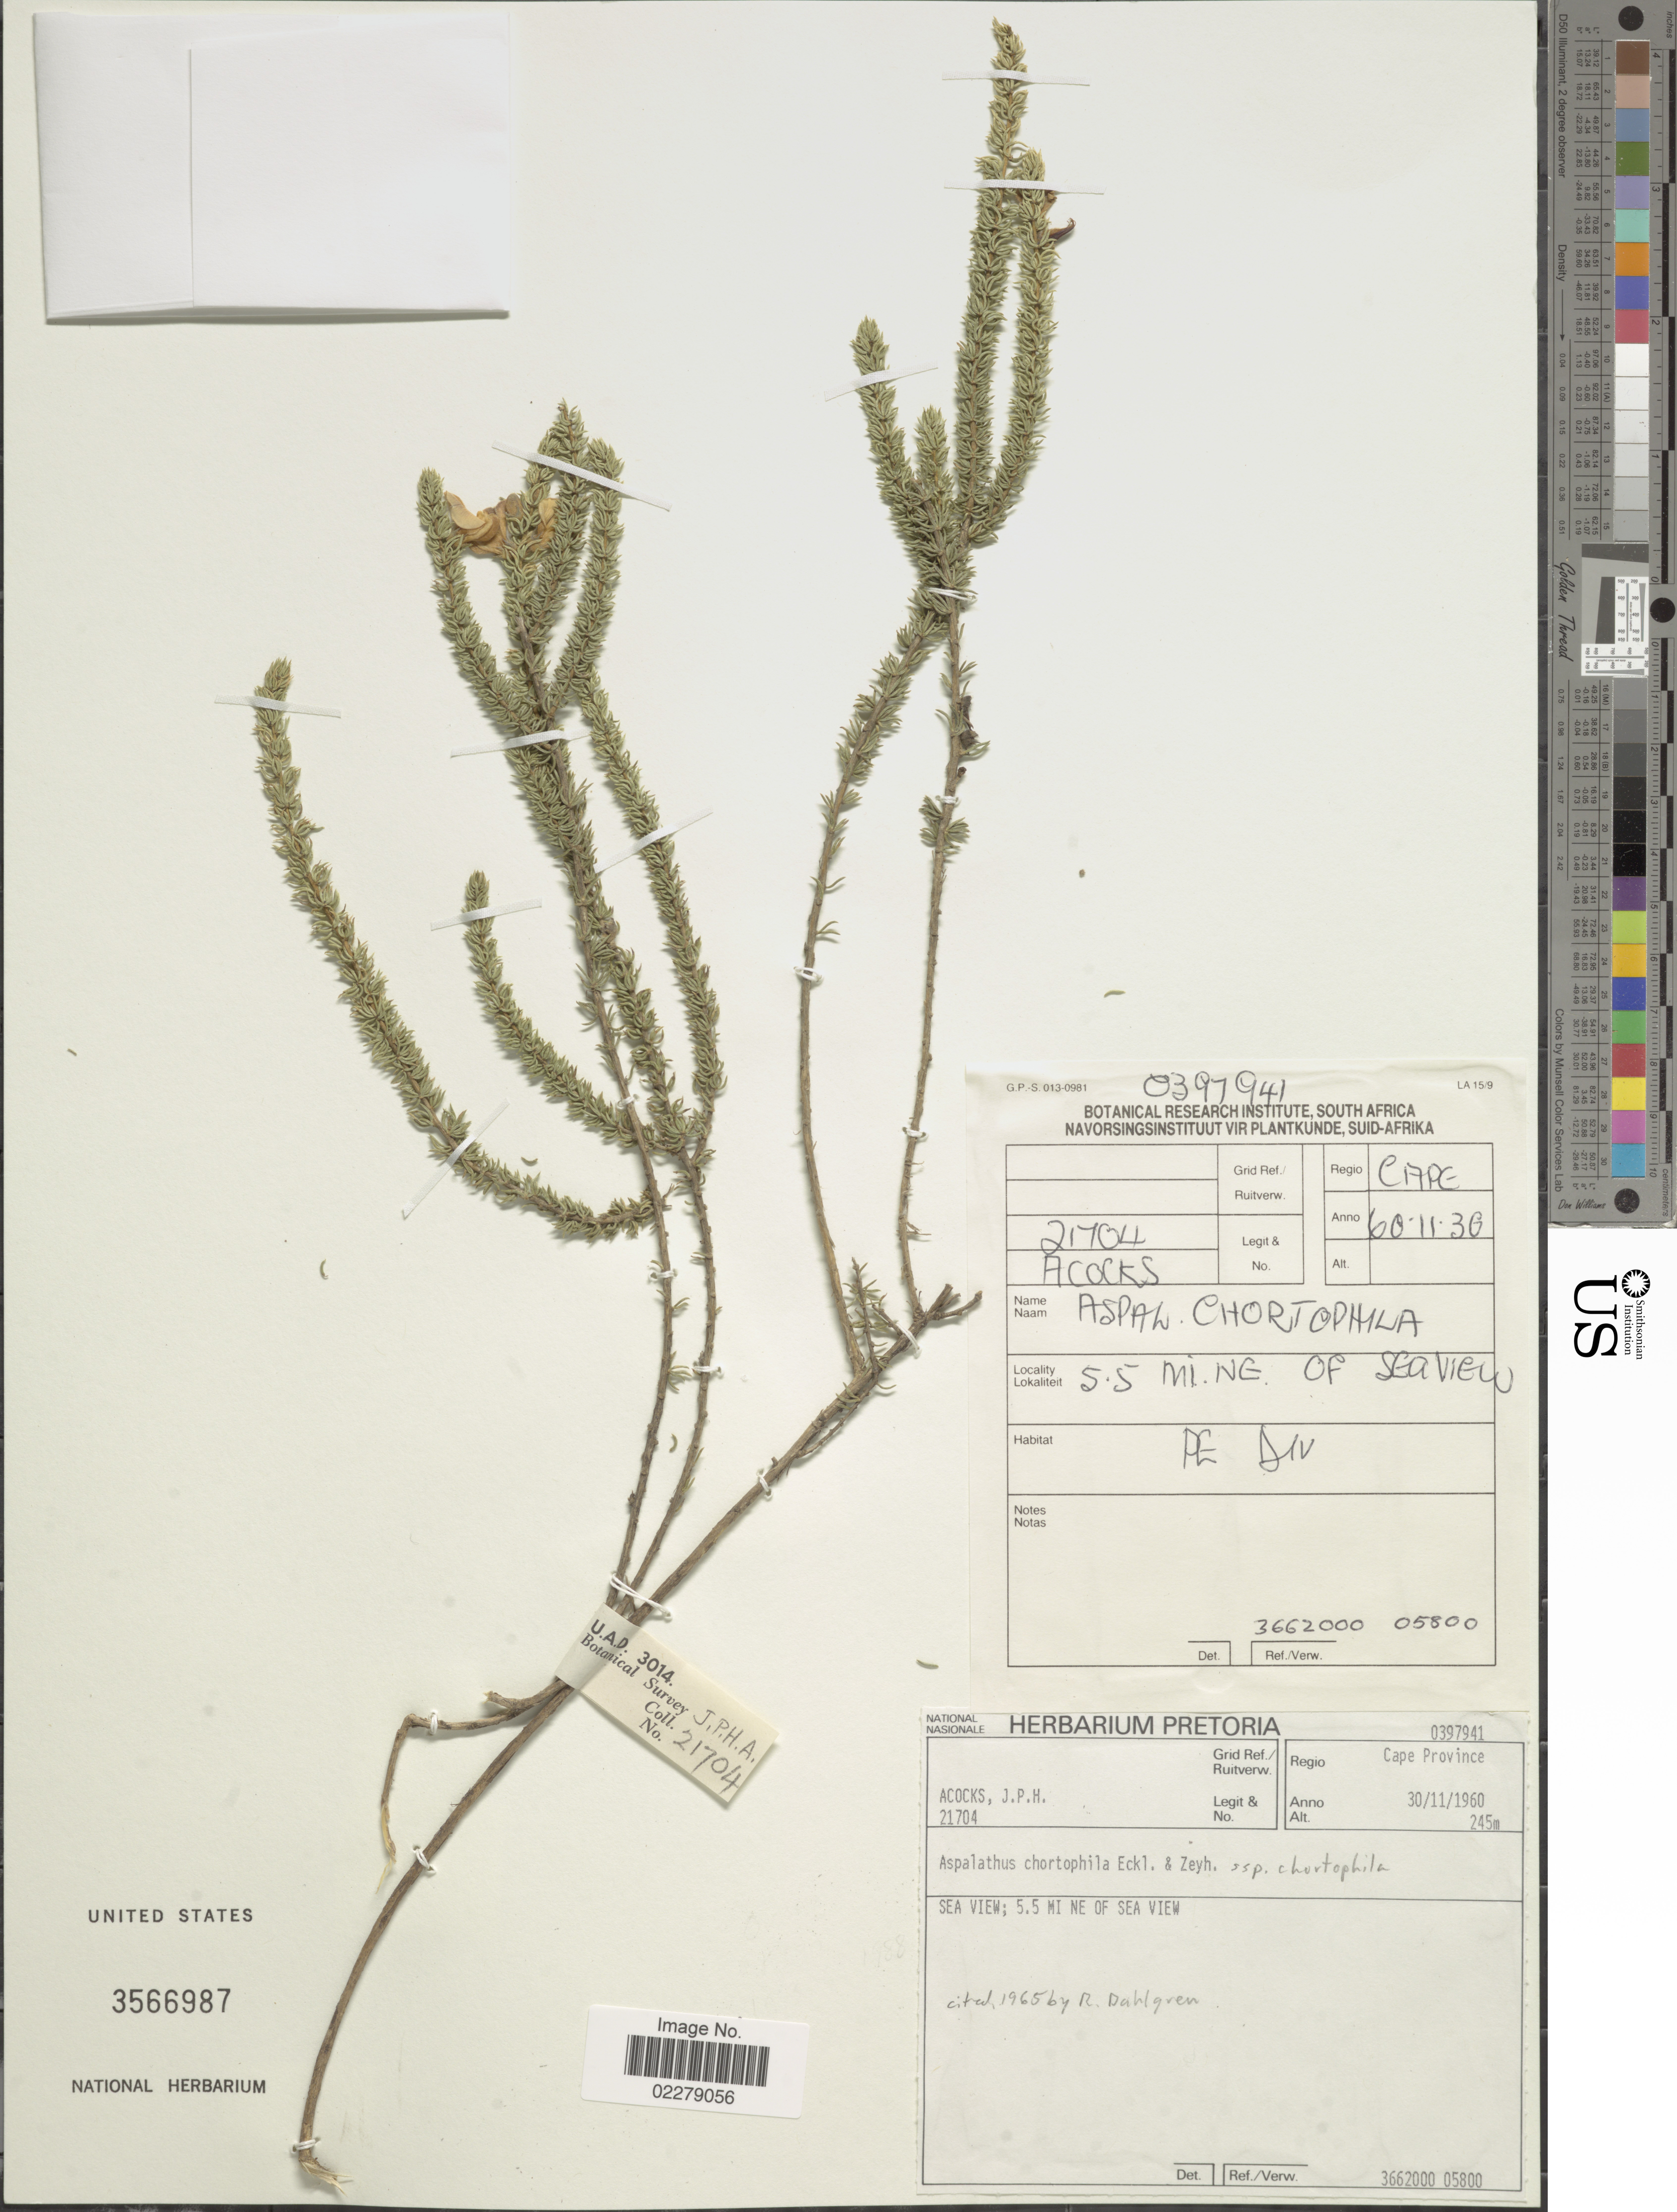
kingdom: Plantae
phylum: Tracheophyta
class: Magnoliopsida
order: Fabales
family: Fabaceae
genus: Aspalathus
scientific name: Aspalathus chortophila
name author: Eckl. & Zeyh.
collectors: J. P. Acocks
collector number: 21704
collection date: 1960-11-30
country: South Africa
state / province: Eastern Cape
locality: Sea View; 5.5 mi NE of sea view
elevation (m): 245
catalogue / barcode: US 3566987